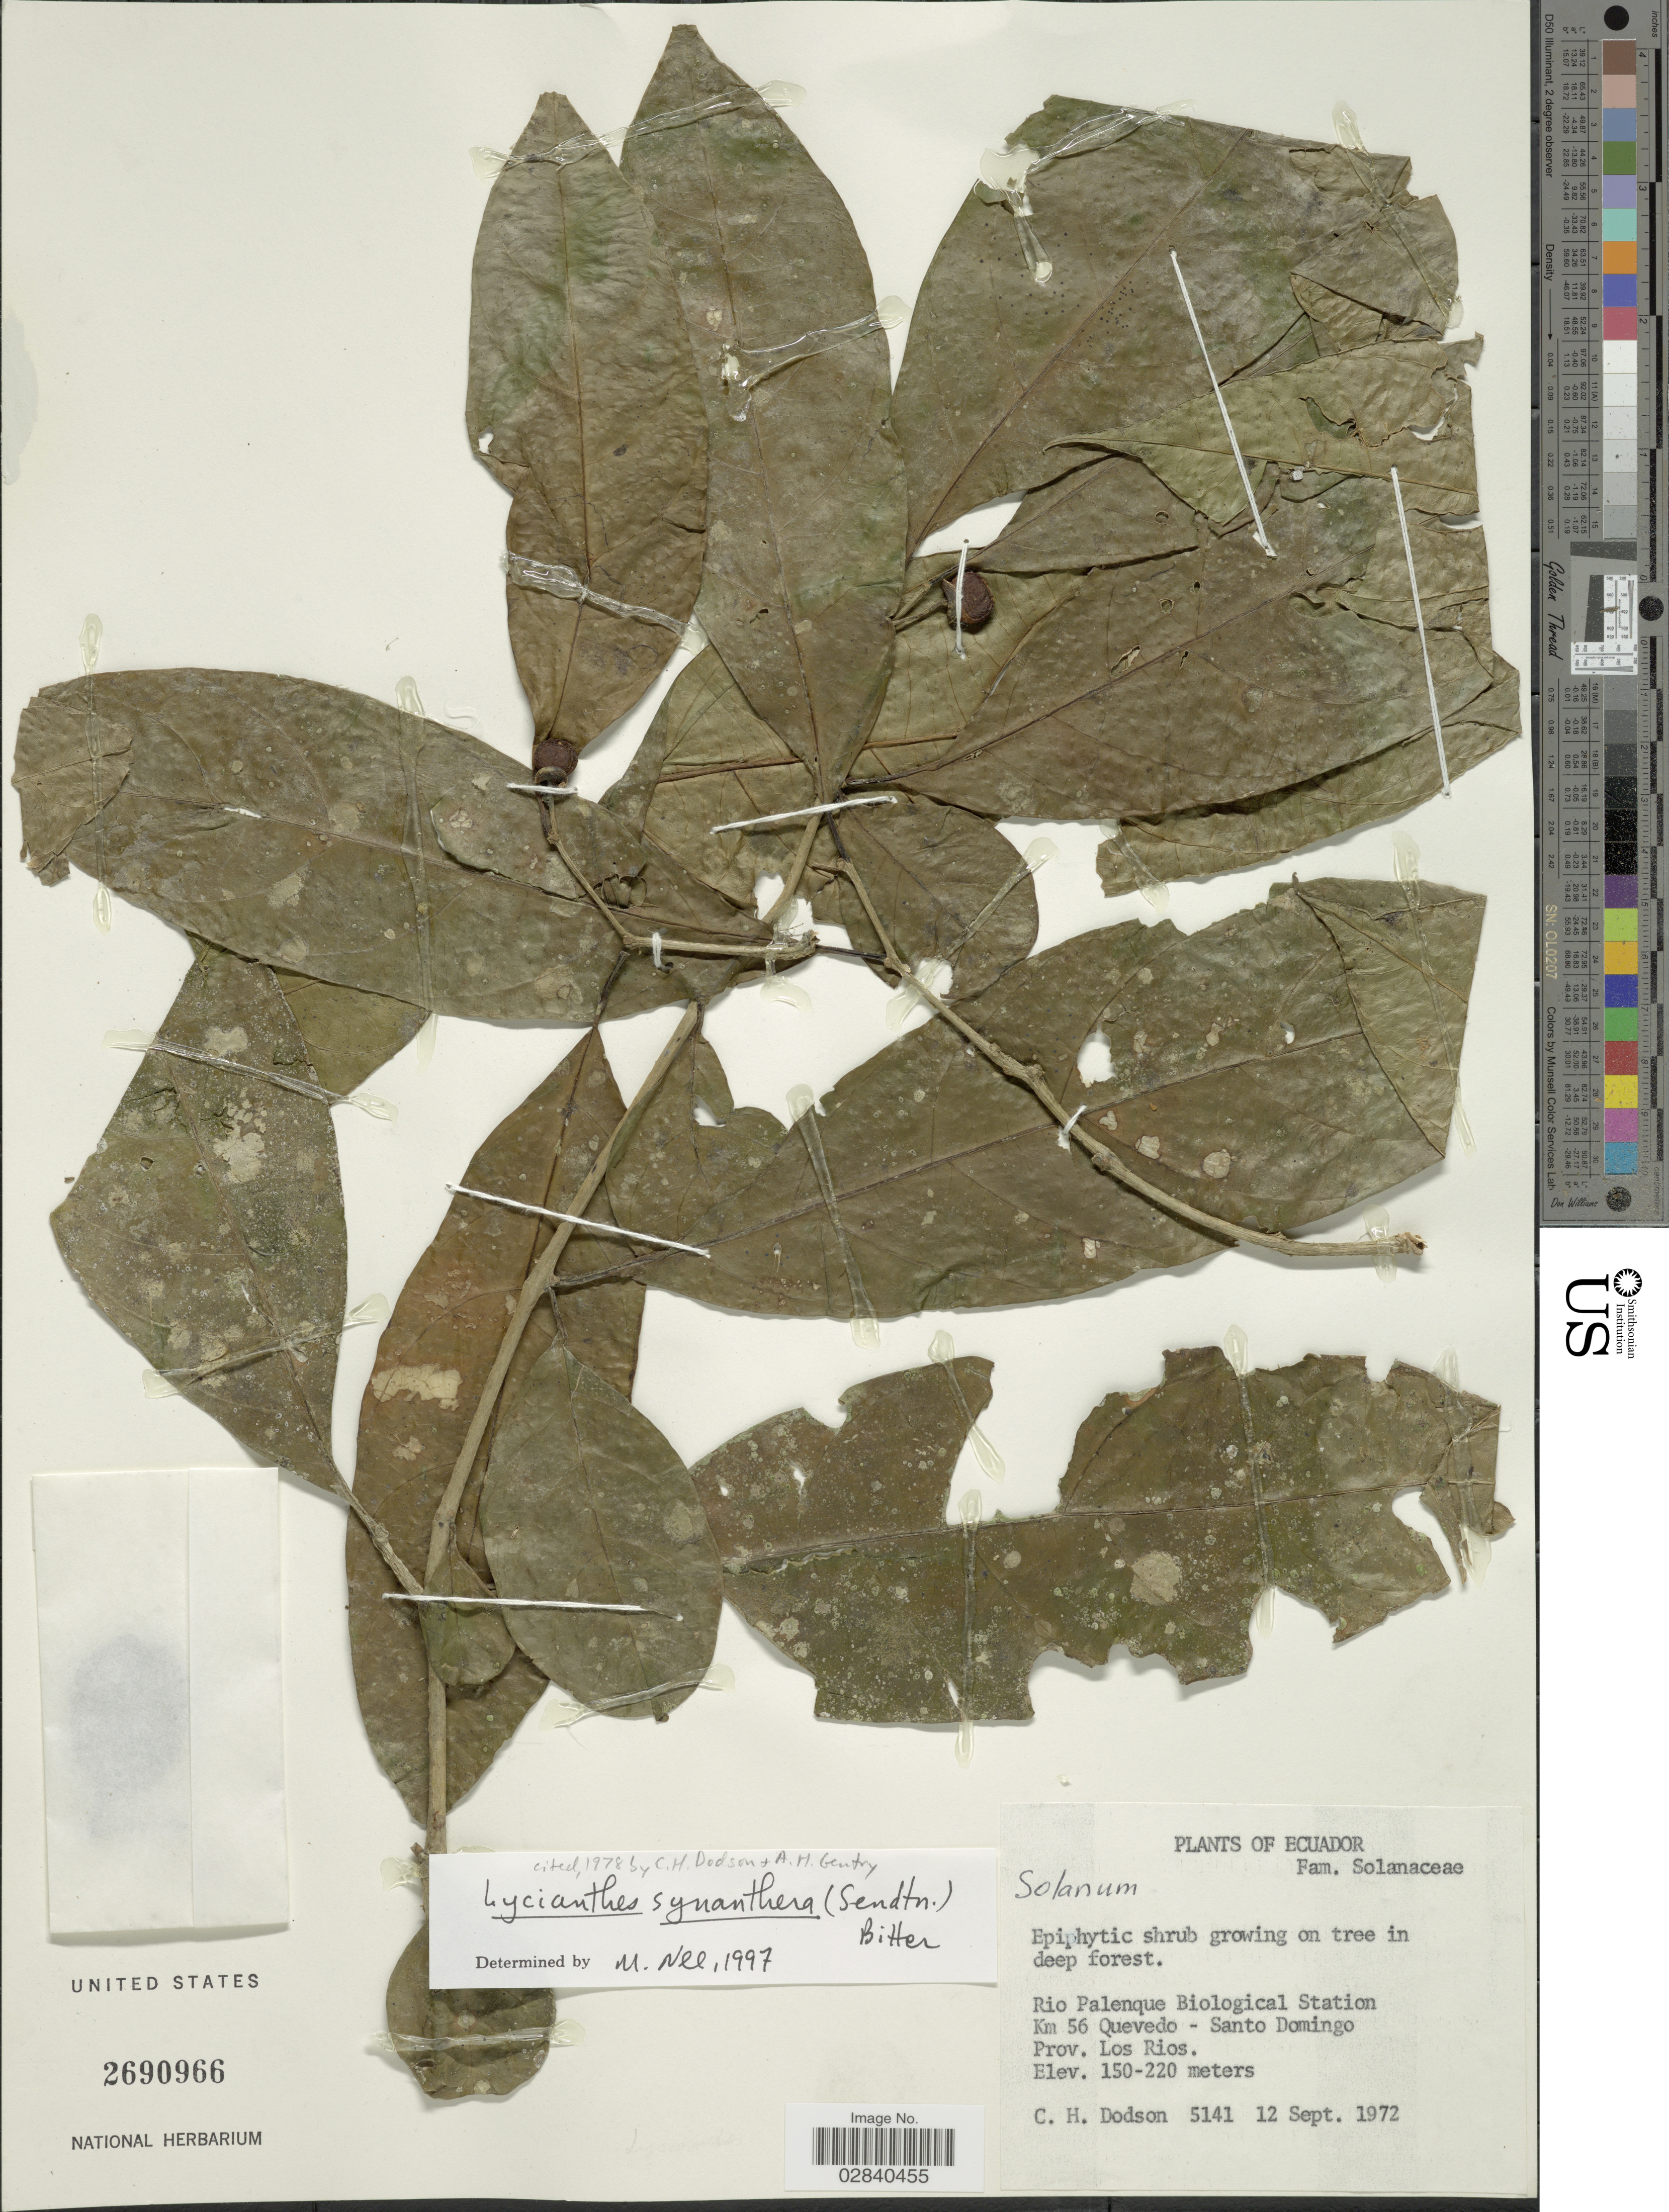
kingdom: Plantae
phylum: Tracheophyta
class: Magnoliopsida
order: Solanales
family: Solanaceae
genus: Lycianthes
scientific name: Lycianthes synanthera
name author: (Sendtn.) Bitter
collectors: C. H. Dodson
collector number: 5141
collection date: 1972-09-12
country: Ecuador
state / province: Los Ríos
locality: Rio Palenque Biological Station, Km 56 Quevedo - Santo Domingo, Prov. Los Rios.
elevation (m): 150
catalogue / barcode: US 2690966